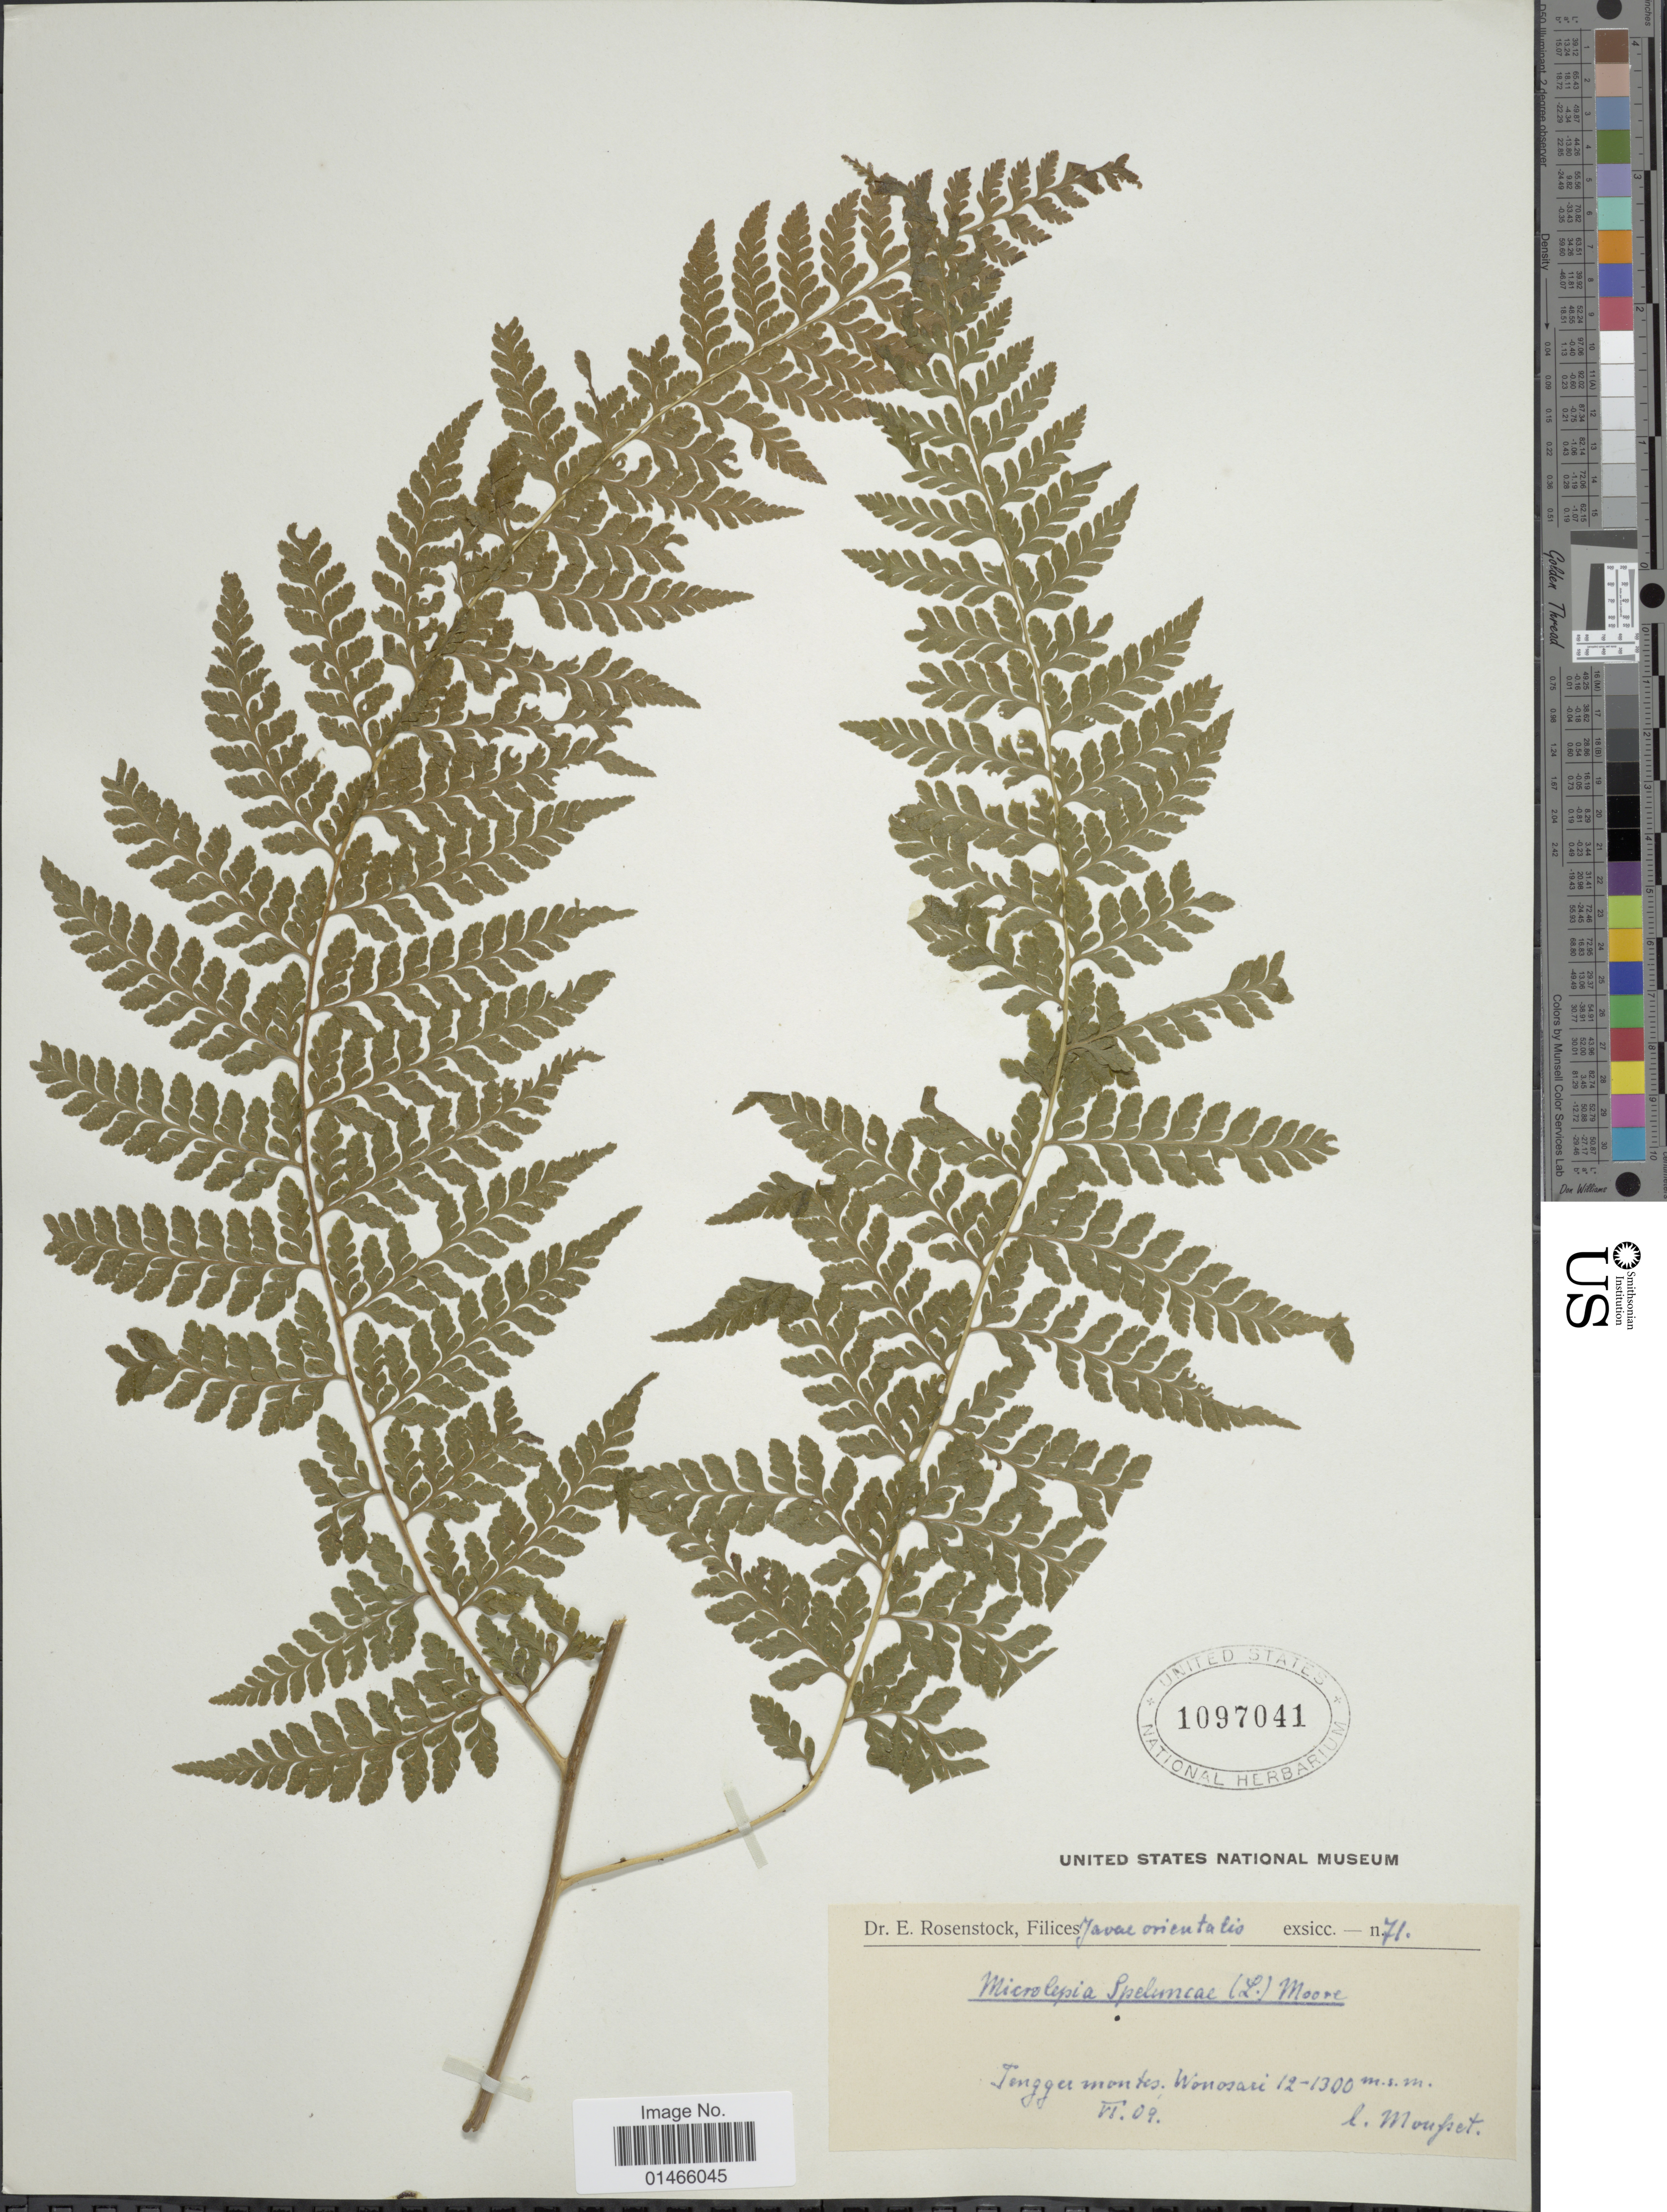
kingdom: Plantae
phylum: Tracheophyta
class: Polypodiopsida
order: Polypodiales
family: Dennstaedtiaceae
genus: Microlepia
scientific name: Microlepia pilosiuscula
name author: (Sm.) C.V. Morton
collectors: Mousset, --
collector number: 71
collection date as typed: Transcribed d/m/y: /6/9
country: Indonesia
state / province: Java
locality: Tengger montes. Wonosari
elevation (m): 1200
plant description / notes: Corrected "Jongger montes, Wonisari" to Tengger montes. Wonosari.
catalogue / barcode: US 1097041